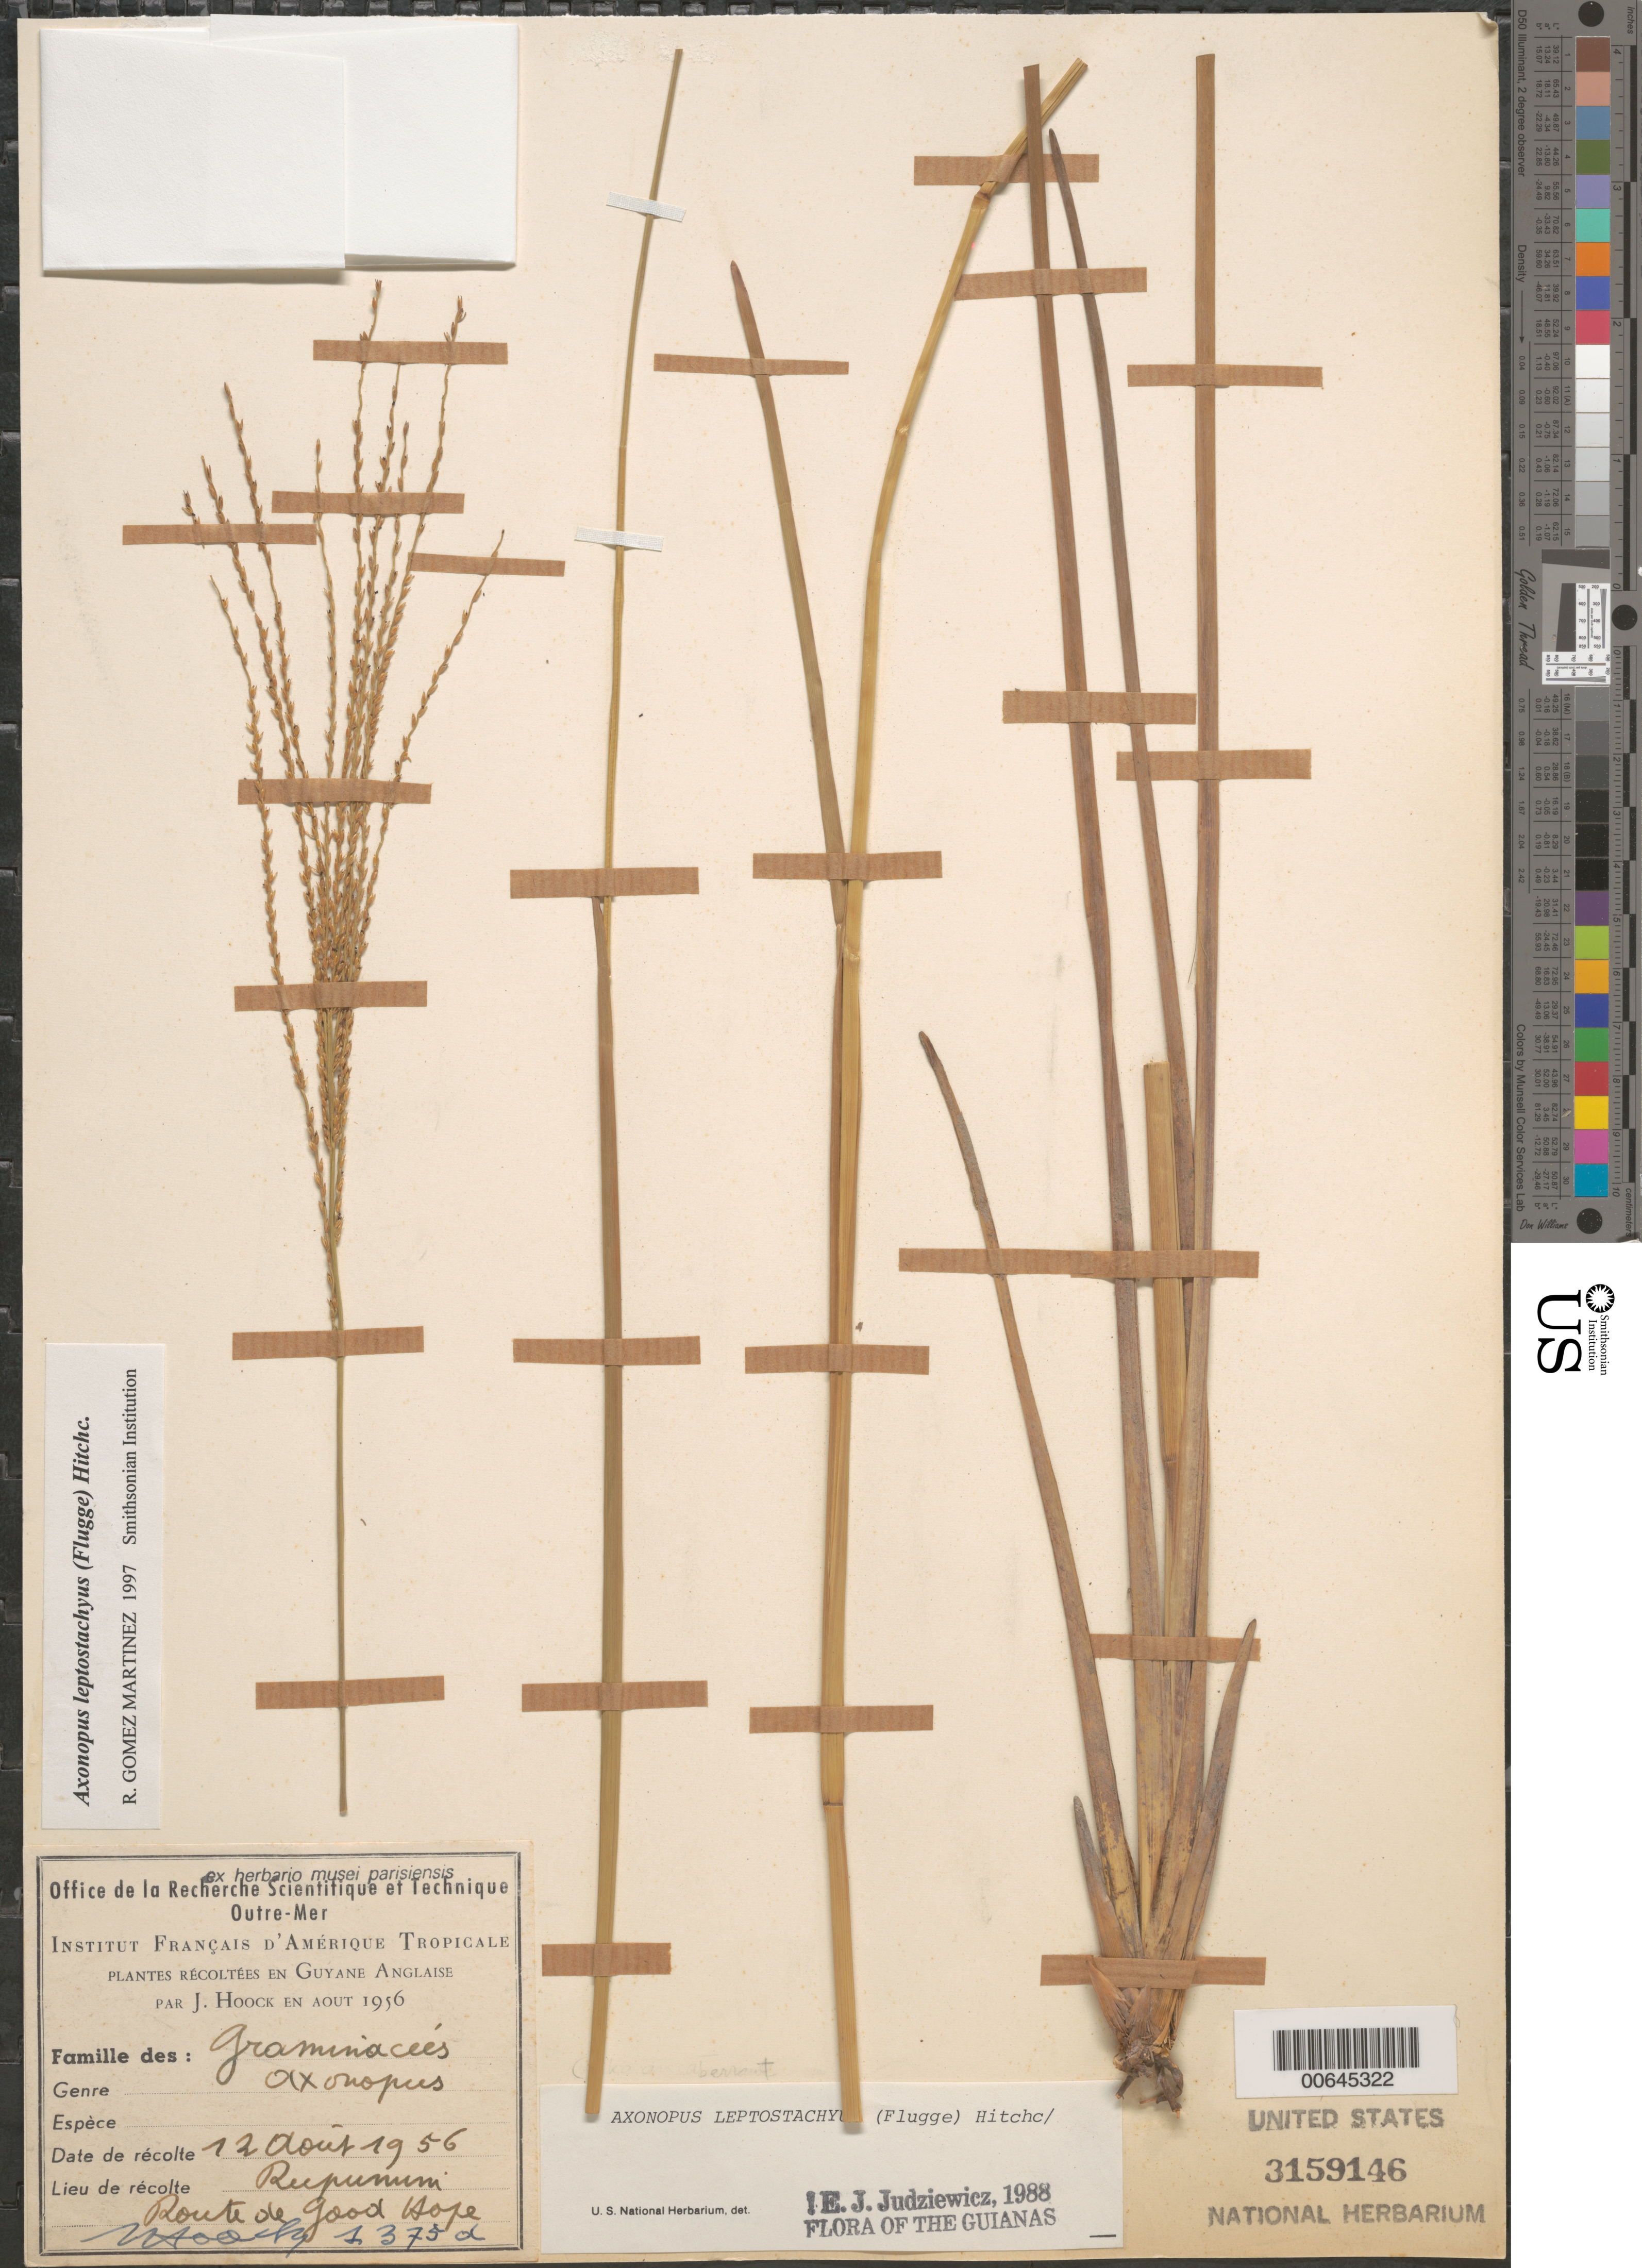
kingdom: Plantae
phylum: Tracheophyta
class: Liliopsida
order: Poales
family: Poaceae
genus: Axonopus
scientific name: Axonopus leptostachyus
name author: (Flüggé) Hitchc.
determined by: Judziewicz, E. J.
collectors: J. Hoock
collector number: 1375 d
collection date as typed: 12-Aug-56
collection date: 1956-08-12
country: Guyana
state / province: U. Takutu-U. Essequibo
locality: Rupununi, Route de Good Hope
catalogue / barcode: US 3159146